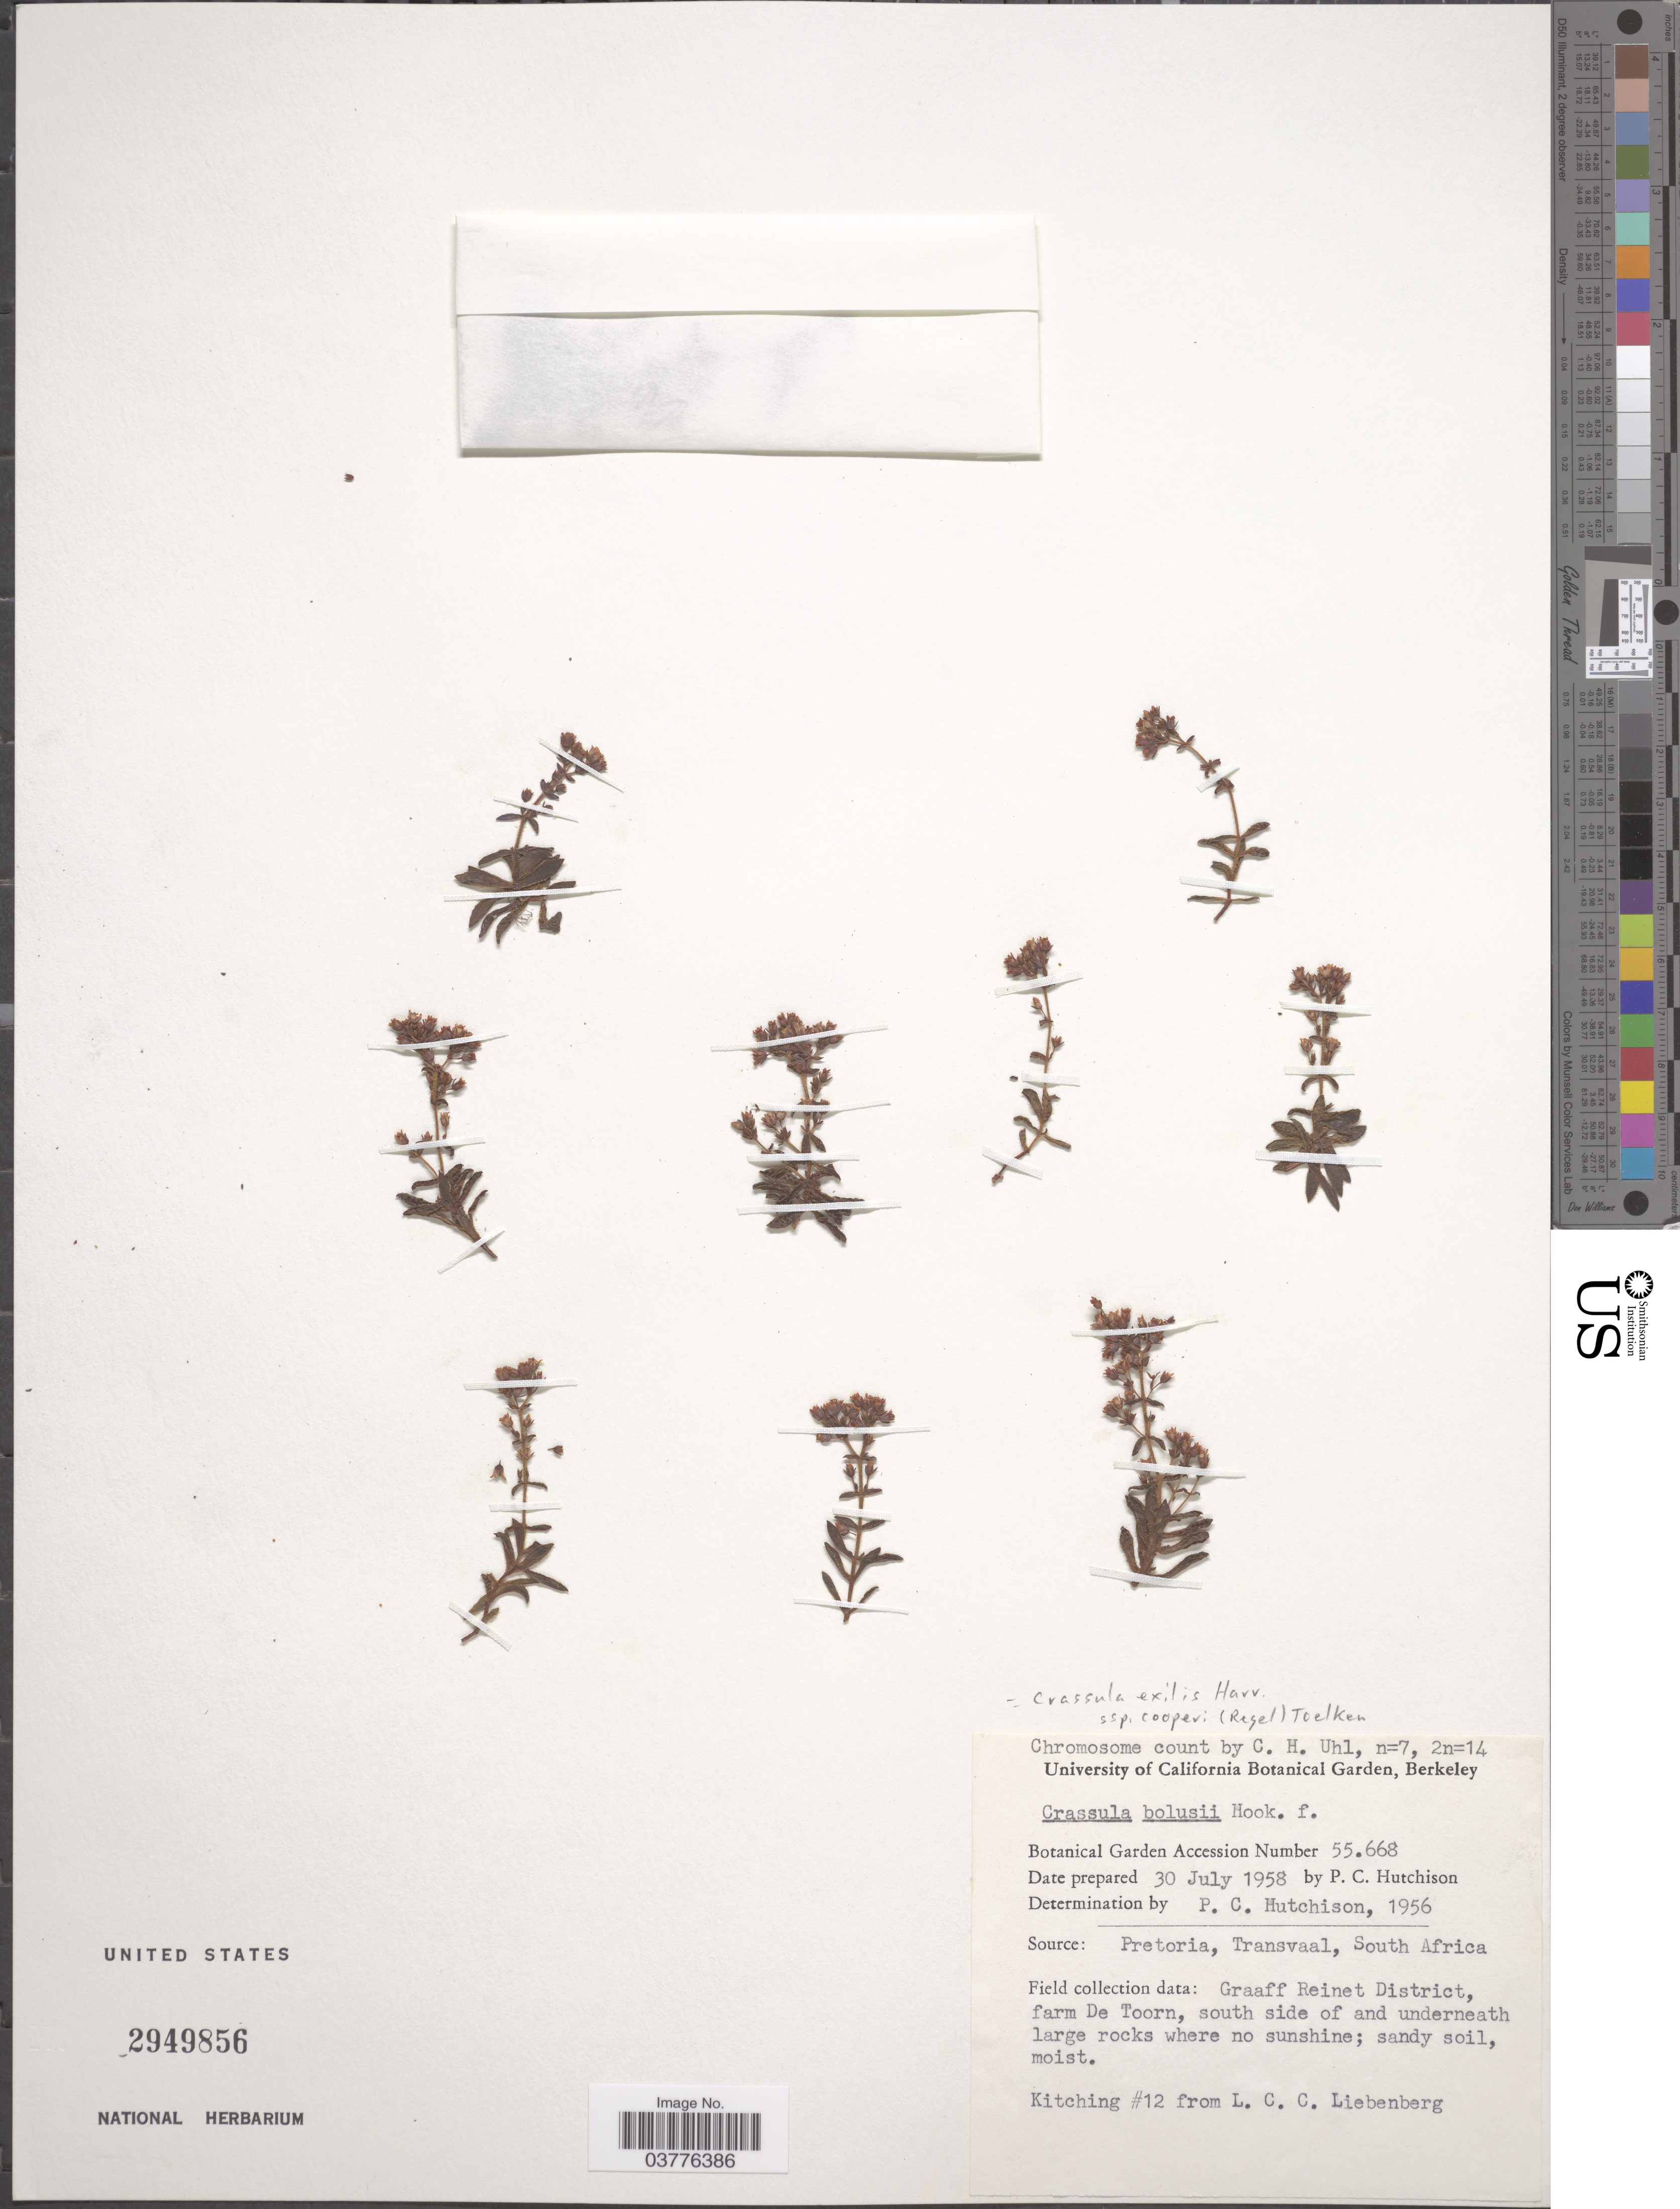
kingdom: Plantae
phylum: Tracheophyta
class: Magnoliopsida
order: Saxifragales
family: Crassulaceae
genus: Crassula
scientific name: Crassula exilis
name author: Harv.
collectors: P. C. Hutchison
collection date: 1958-07-30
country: United States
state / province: California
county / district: Alameda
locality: University of California Botanical Garden, Berkeley.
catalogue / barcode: US 2949856